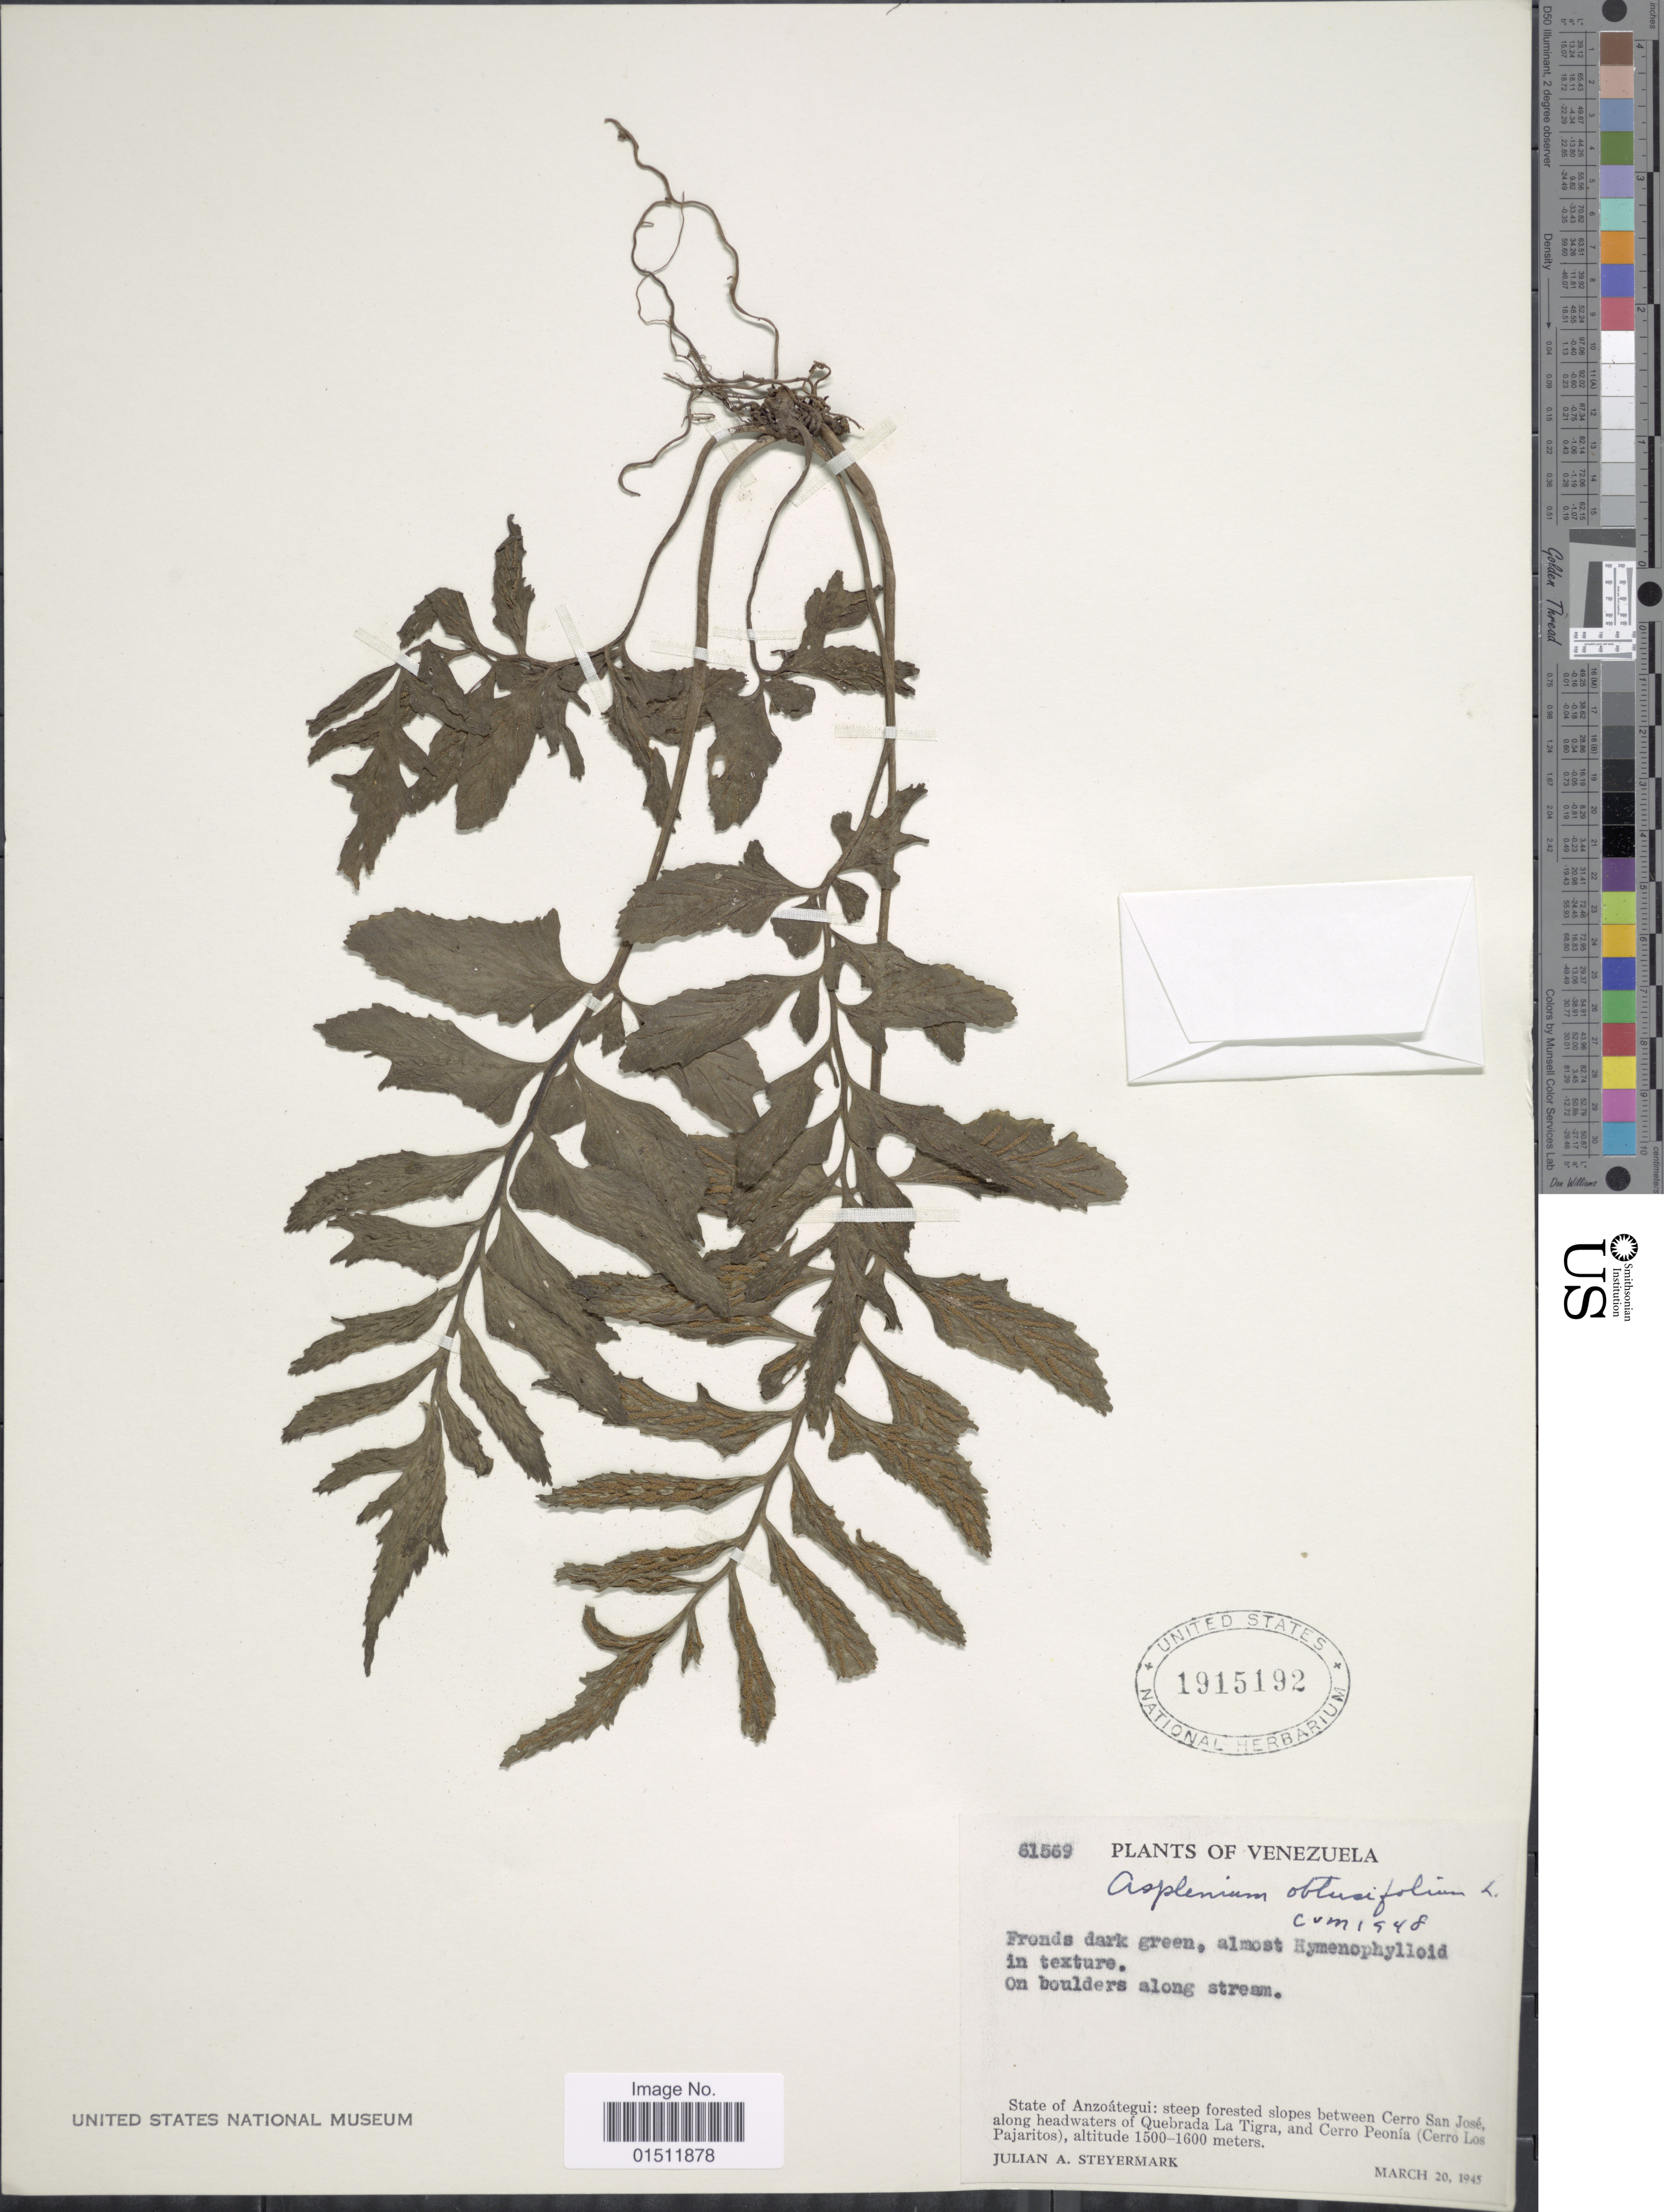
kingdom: Plantae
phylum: Tracheophyta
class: Polypodiopsida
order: Polypodiales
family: Aspleniaceae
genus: Asplenium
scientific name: Asplenium obtusifolium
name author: L.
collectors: J. Steyermark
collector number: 61569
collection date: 1945-03-20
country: Venezuela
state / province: Anzoategui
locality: State of Anzoategui:steep forested slopes between Cerro San Jose along headwaters of Quebrada La Tigra, and Cerro Peonia ( Cerro Los Pajaritos) .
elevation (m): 1500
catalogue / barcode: US 1915192